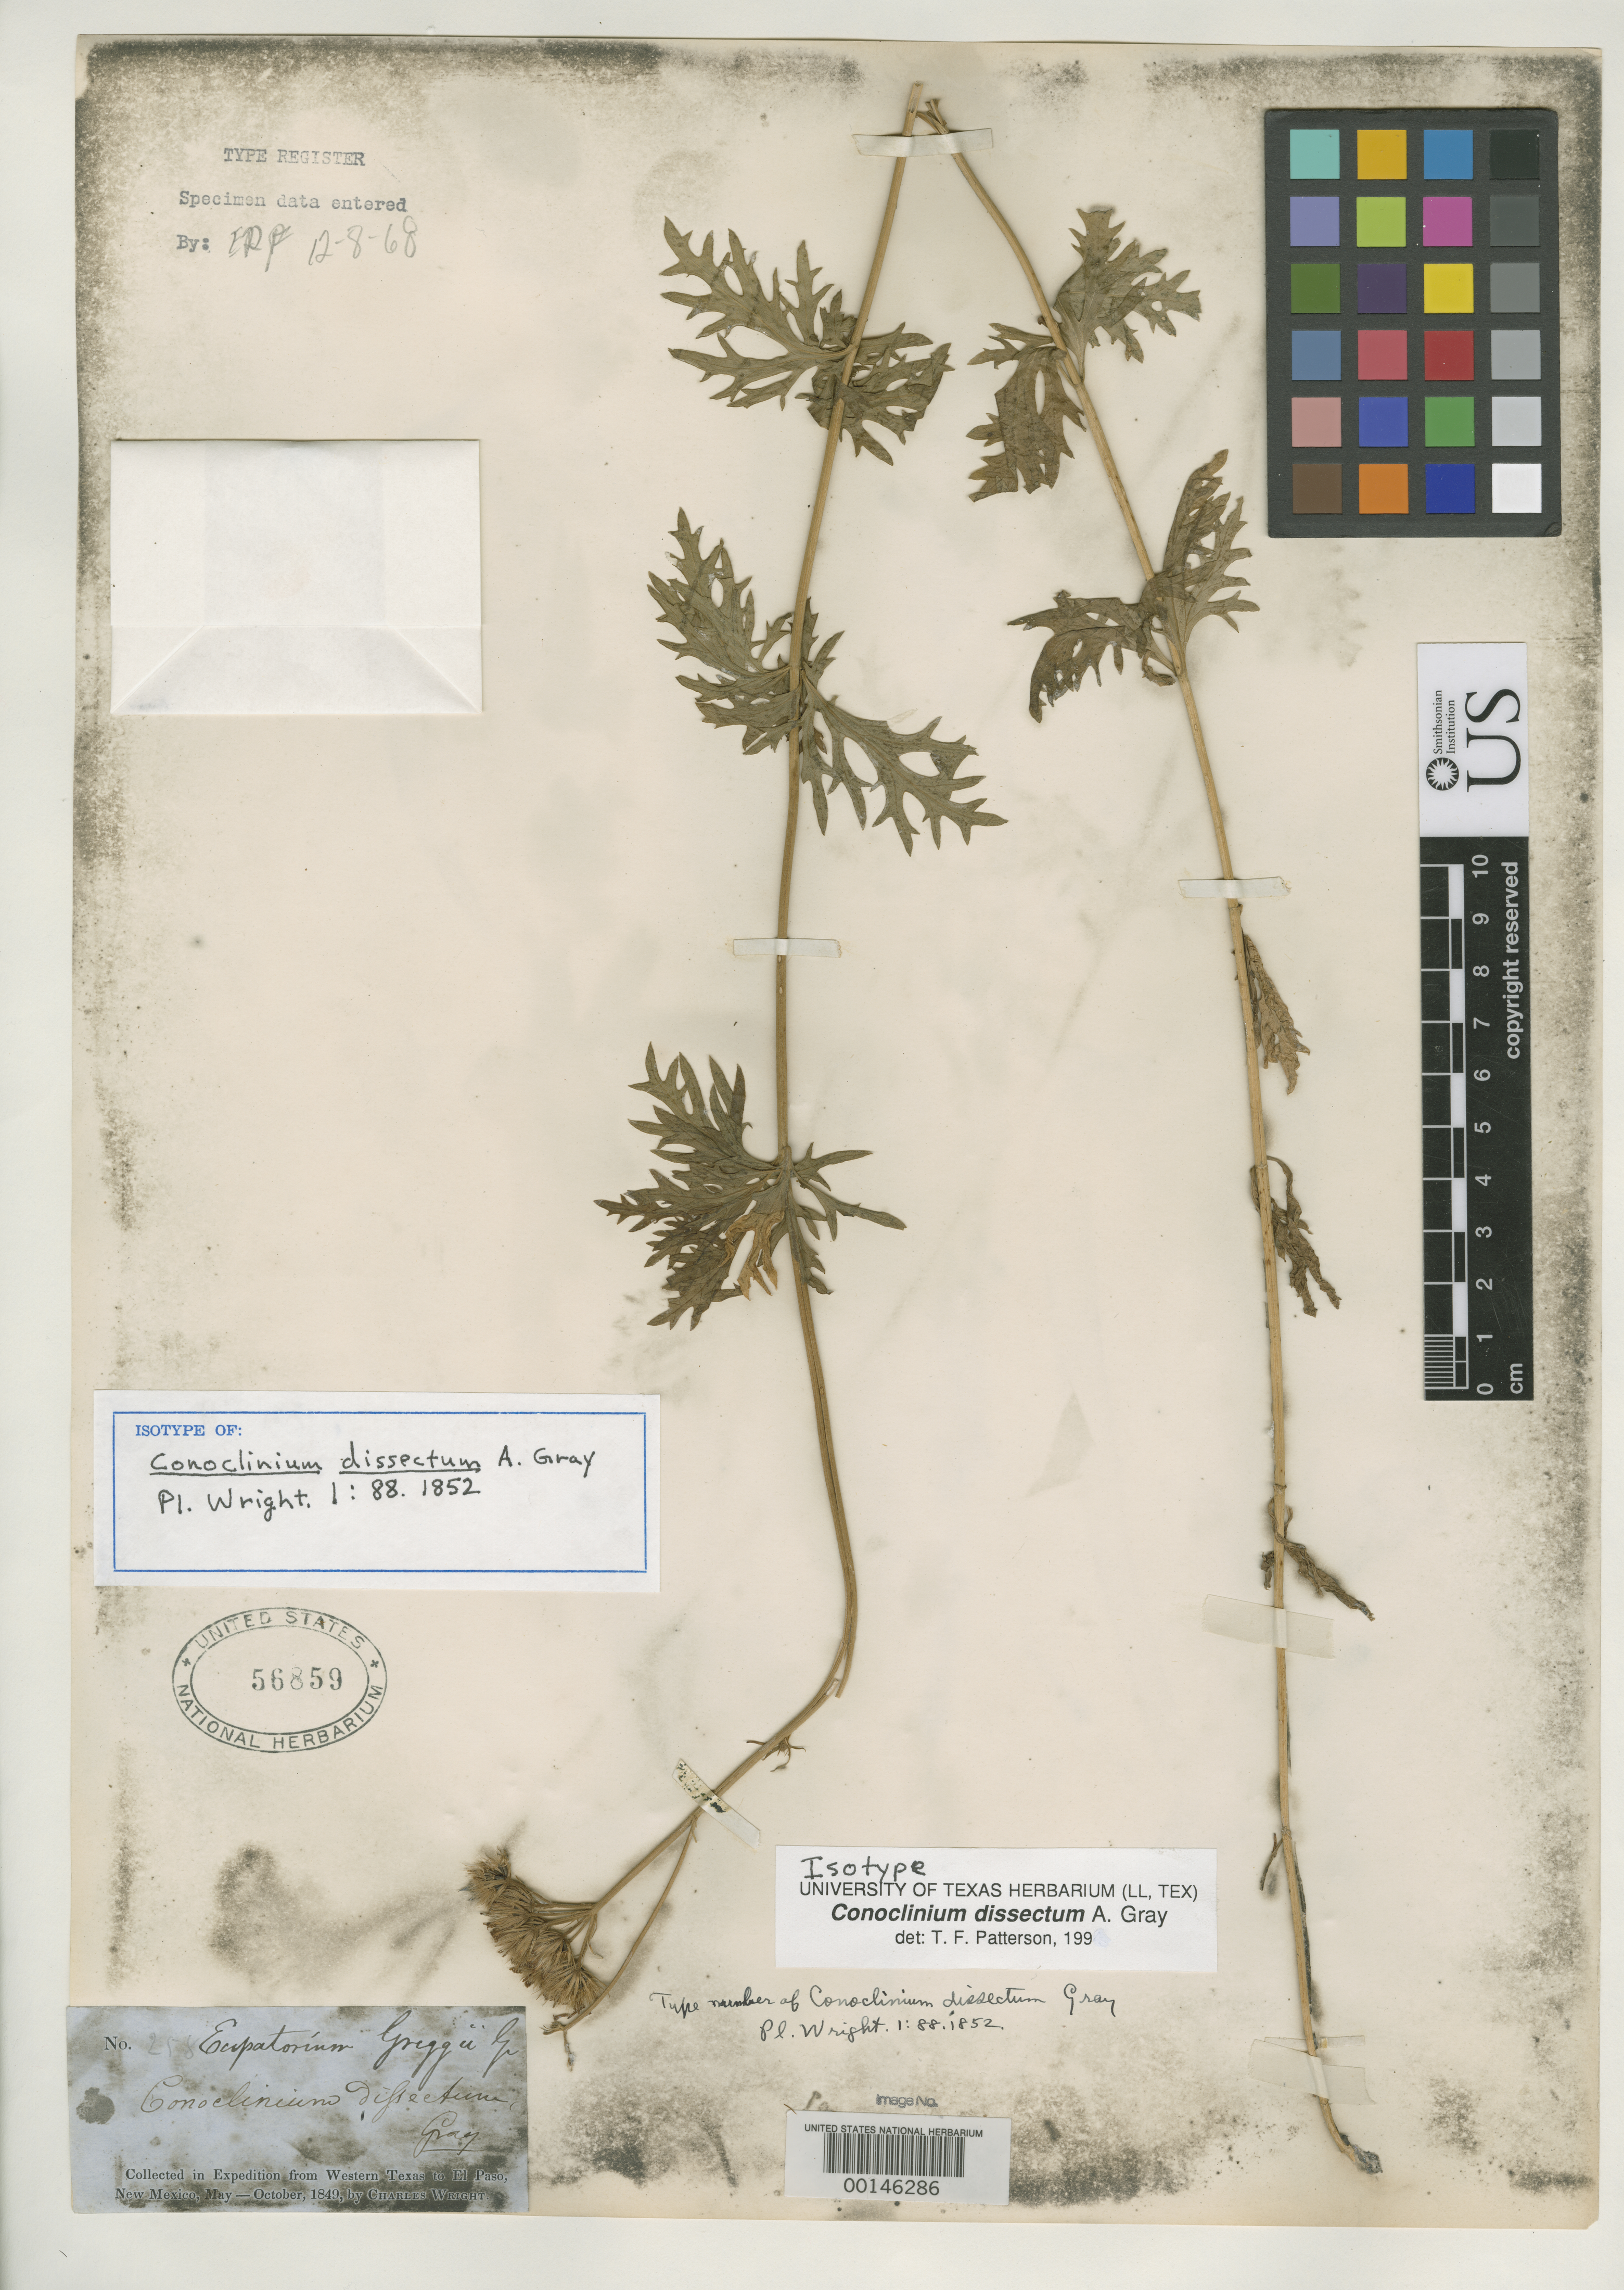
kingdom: Plantae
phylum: Tracheophyta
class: Magnoliopsida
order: Asterales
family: Asteraceae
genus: Conoclinium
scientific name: Conoclinium dissectum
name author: A. Gray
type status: Isotype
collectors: C. Wright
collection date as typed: May 1849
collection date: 1849-05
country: United States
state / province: Texas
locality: Western Texas to El Paso.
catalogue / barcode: US 56859